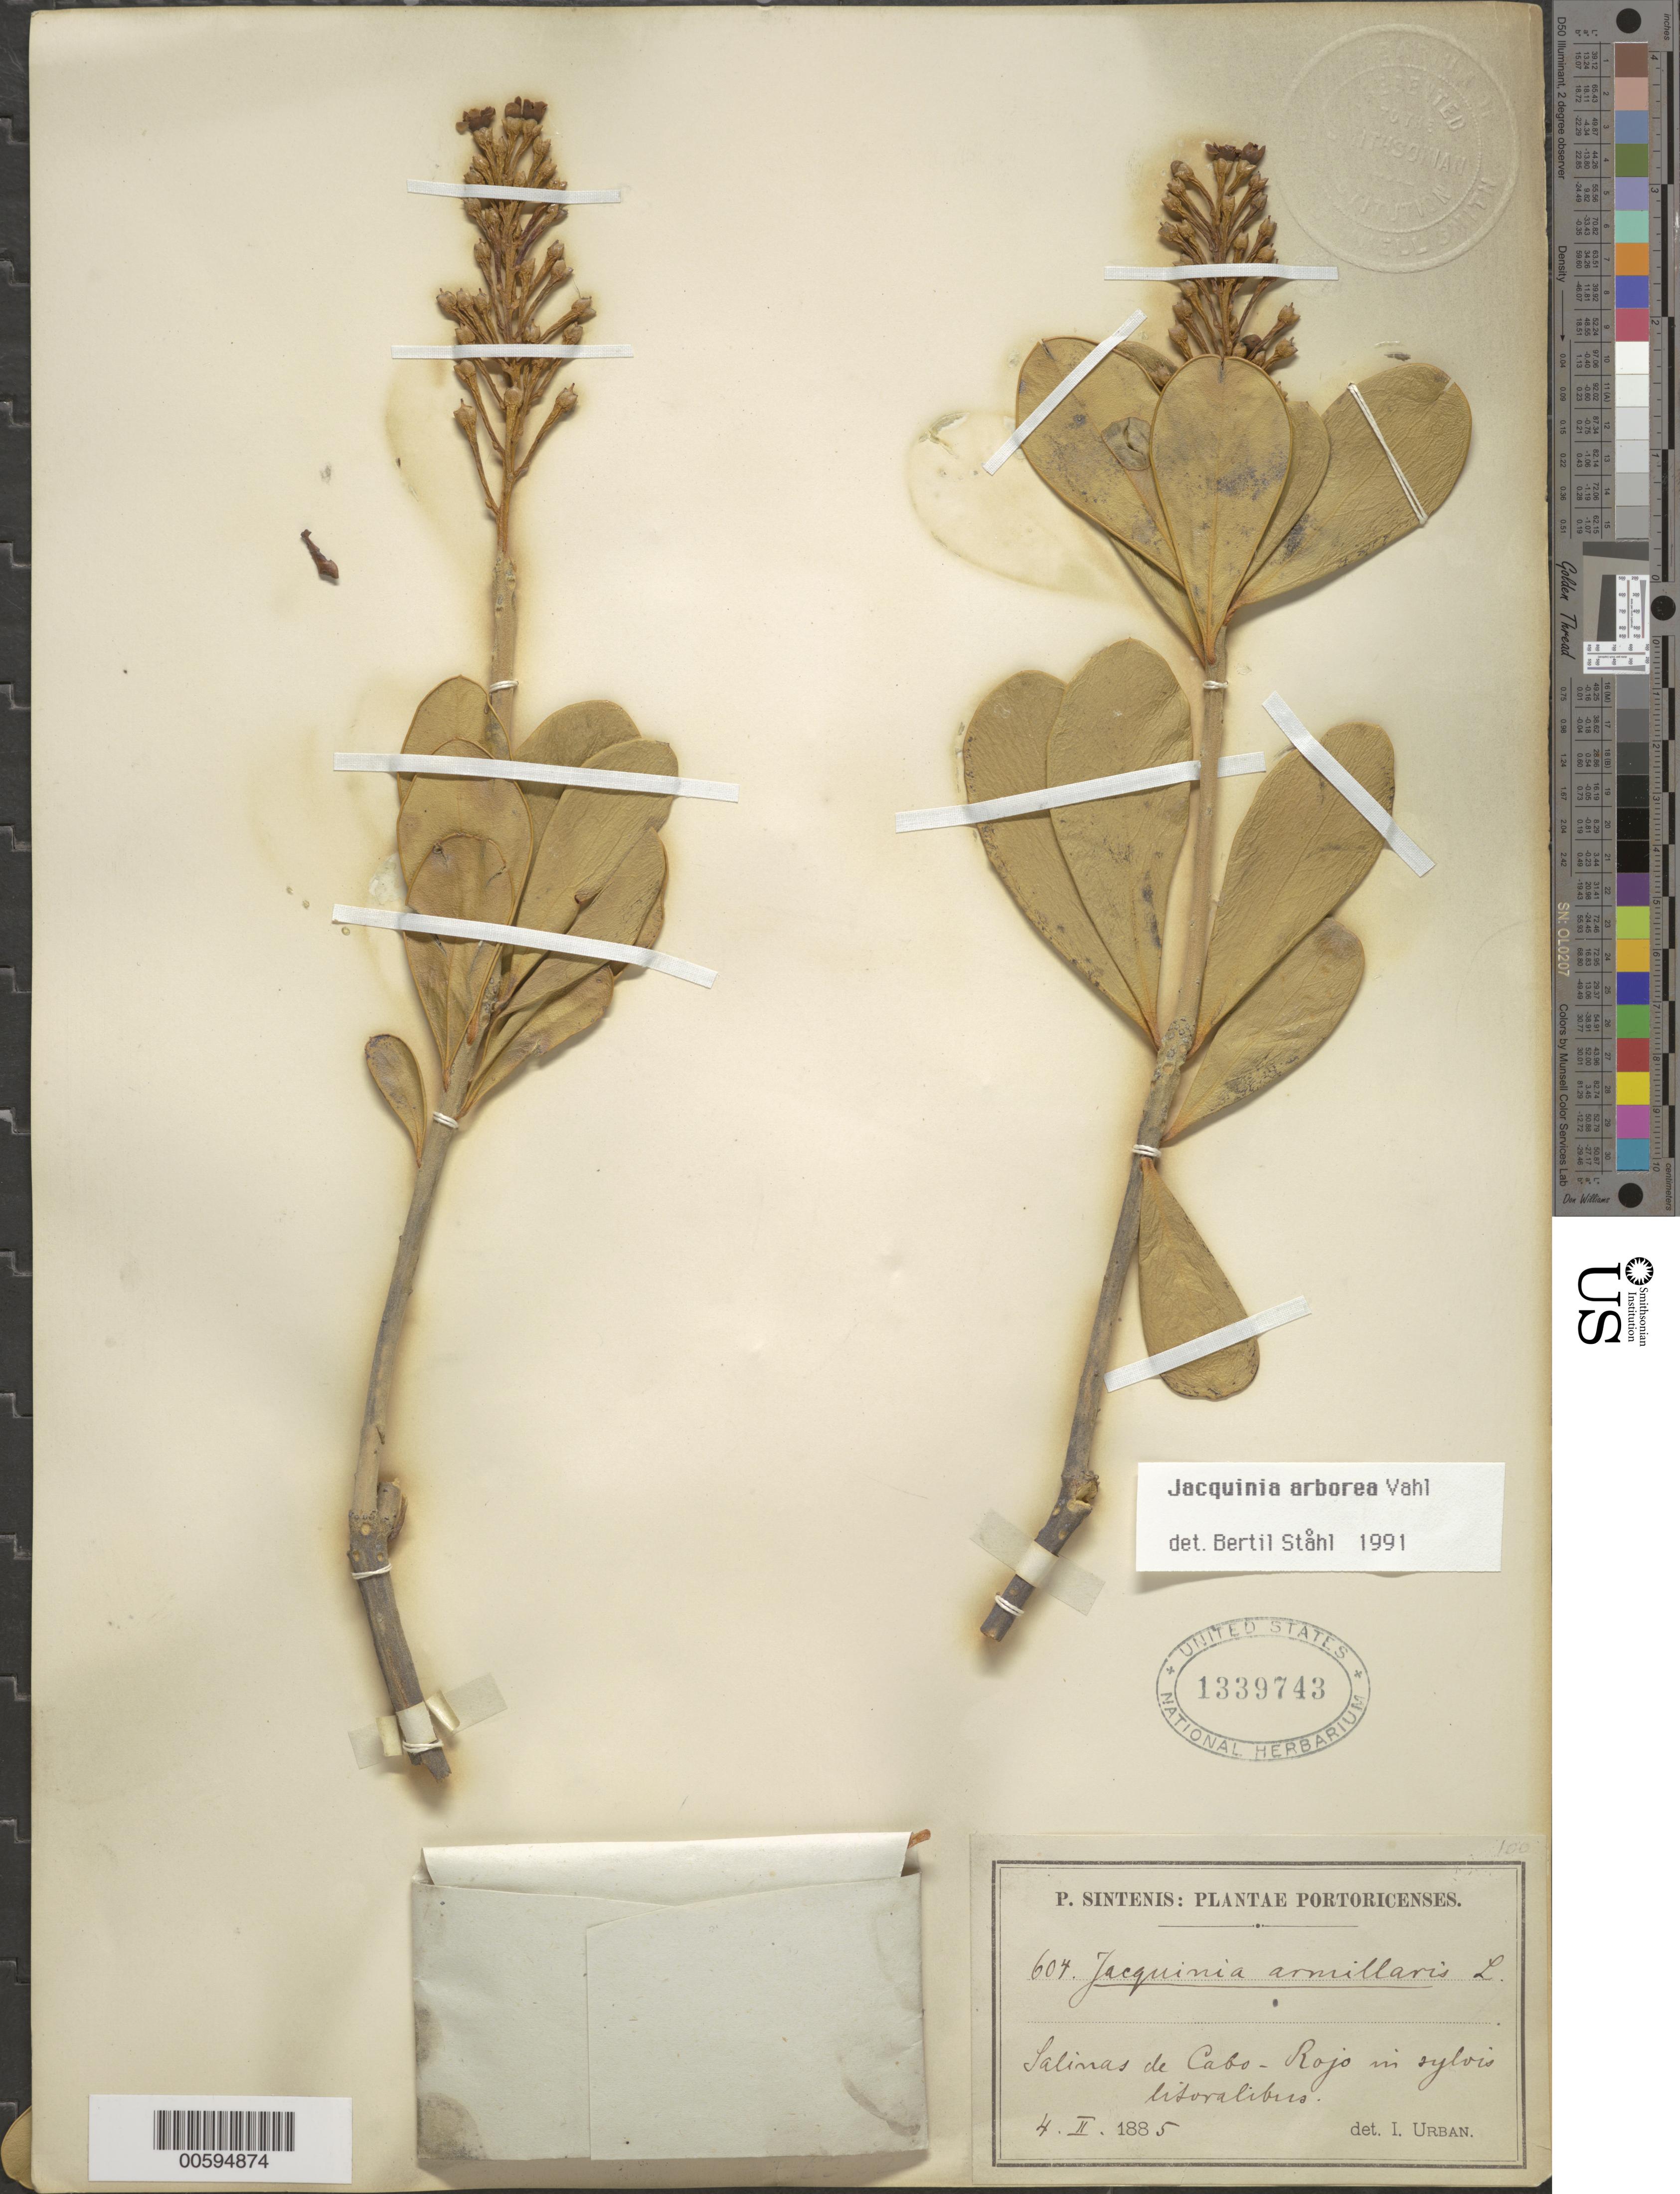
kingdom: Plantae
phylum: Tracheophyta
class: Magnoliopsida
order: Ericales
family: Primulaceae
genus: Jacquinia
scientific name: Jacquinia arborea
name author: Vahl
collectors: P. Sintenis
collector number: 604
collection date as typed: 04 Feb 1885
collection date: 1885-02-04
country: Puerto Rico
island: Greater Antilles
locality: Salinas de Cabo-Rojo, in sylvis litoralibus.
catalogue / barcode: US 1339743